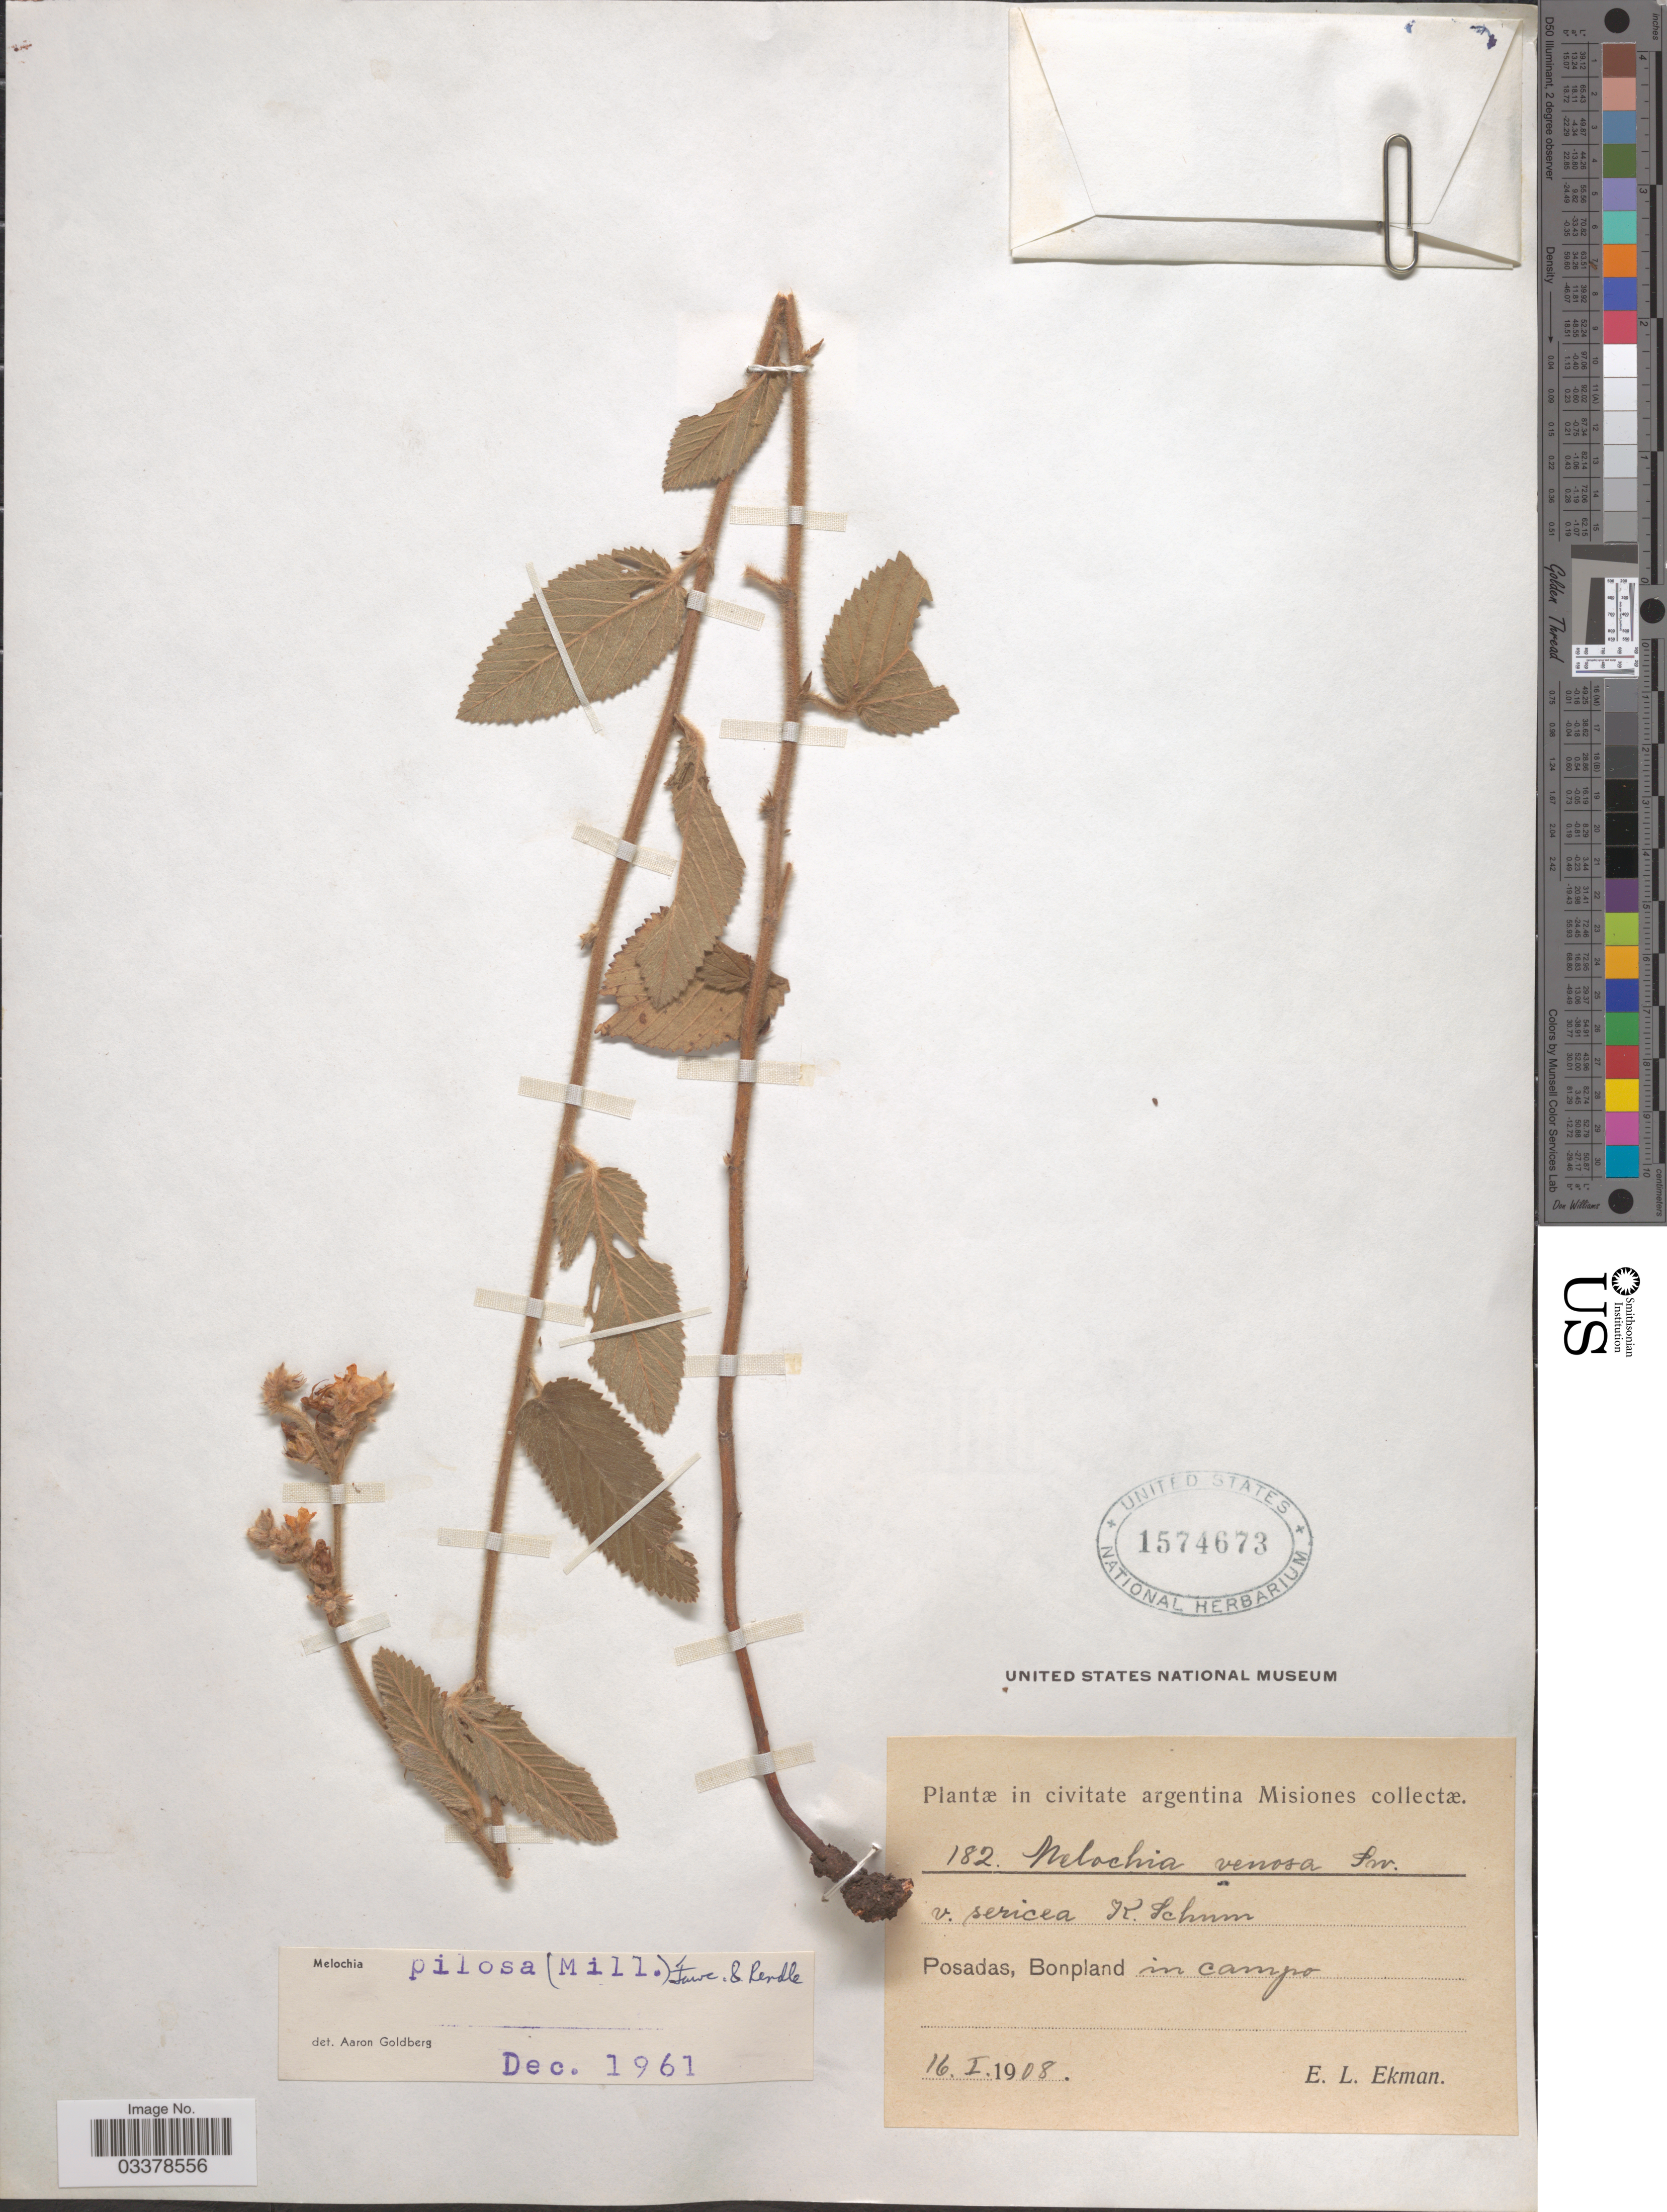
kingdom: Plantae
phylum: Tracheophyta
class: Magnoliopsida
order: Malvales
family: Malvaceae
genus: Melochia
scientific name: Melochia pilosa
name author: (Mill.) Fawc. & Rendle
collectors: E. L. Ekman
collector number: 182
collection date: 1908-01-16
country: Argentina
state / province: Misiones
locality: Posadas, Bonpland in campo.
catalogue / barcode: US 1574673